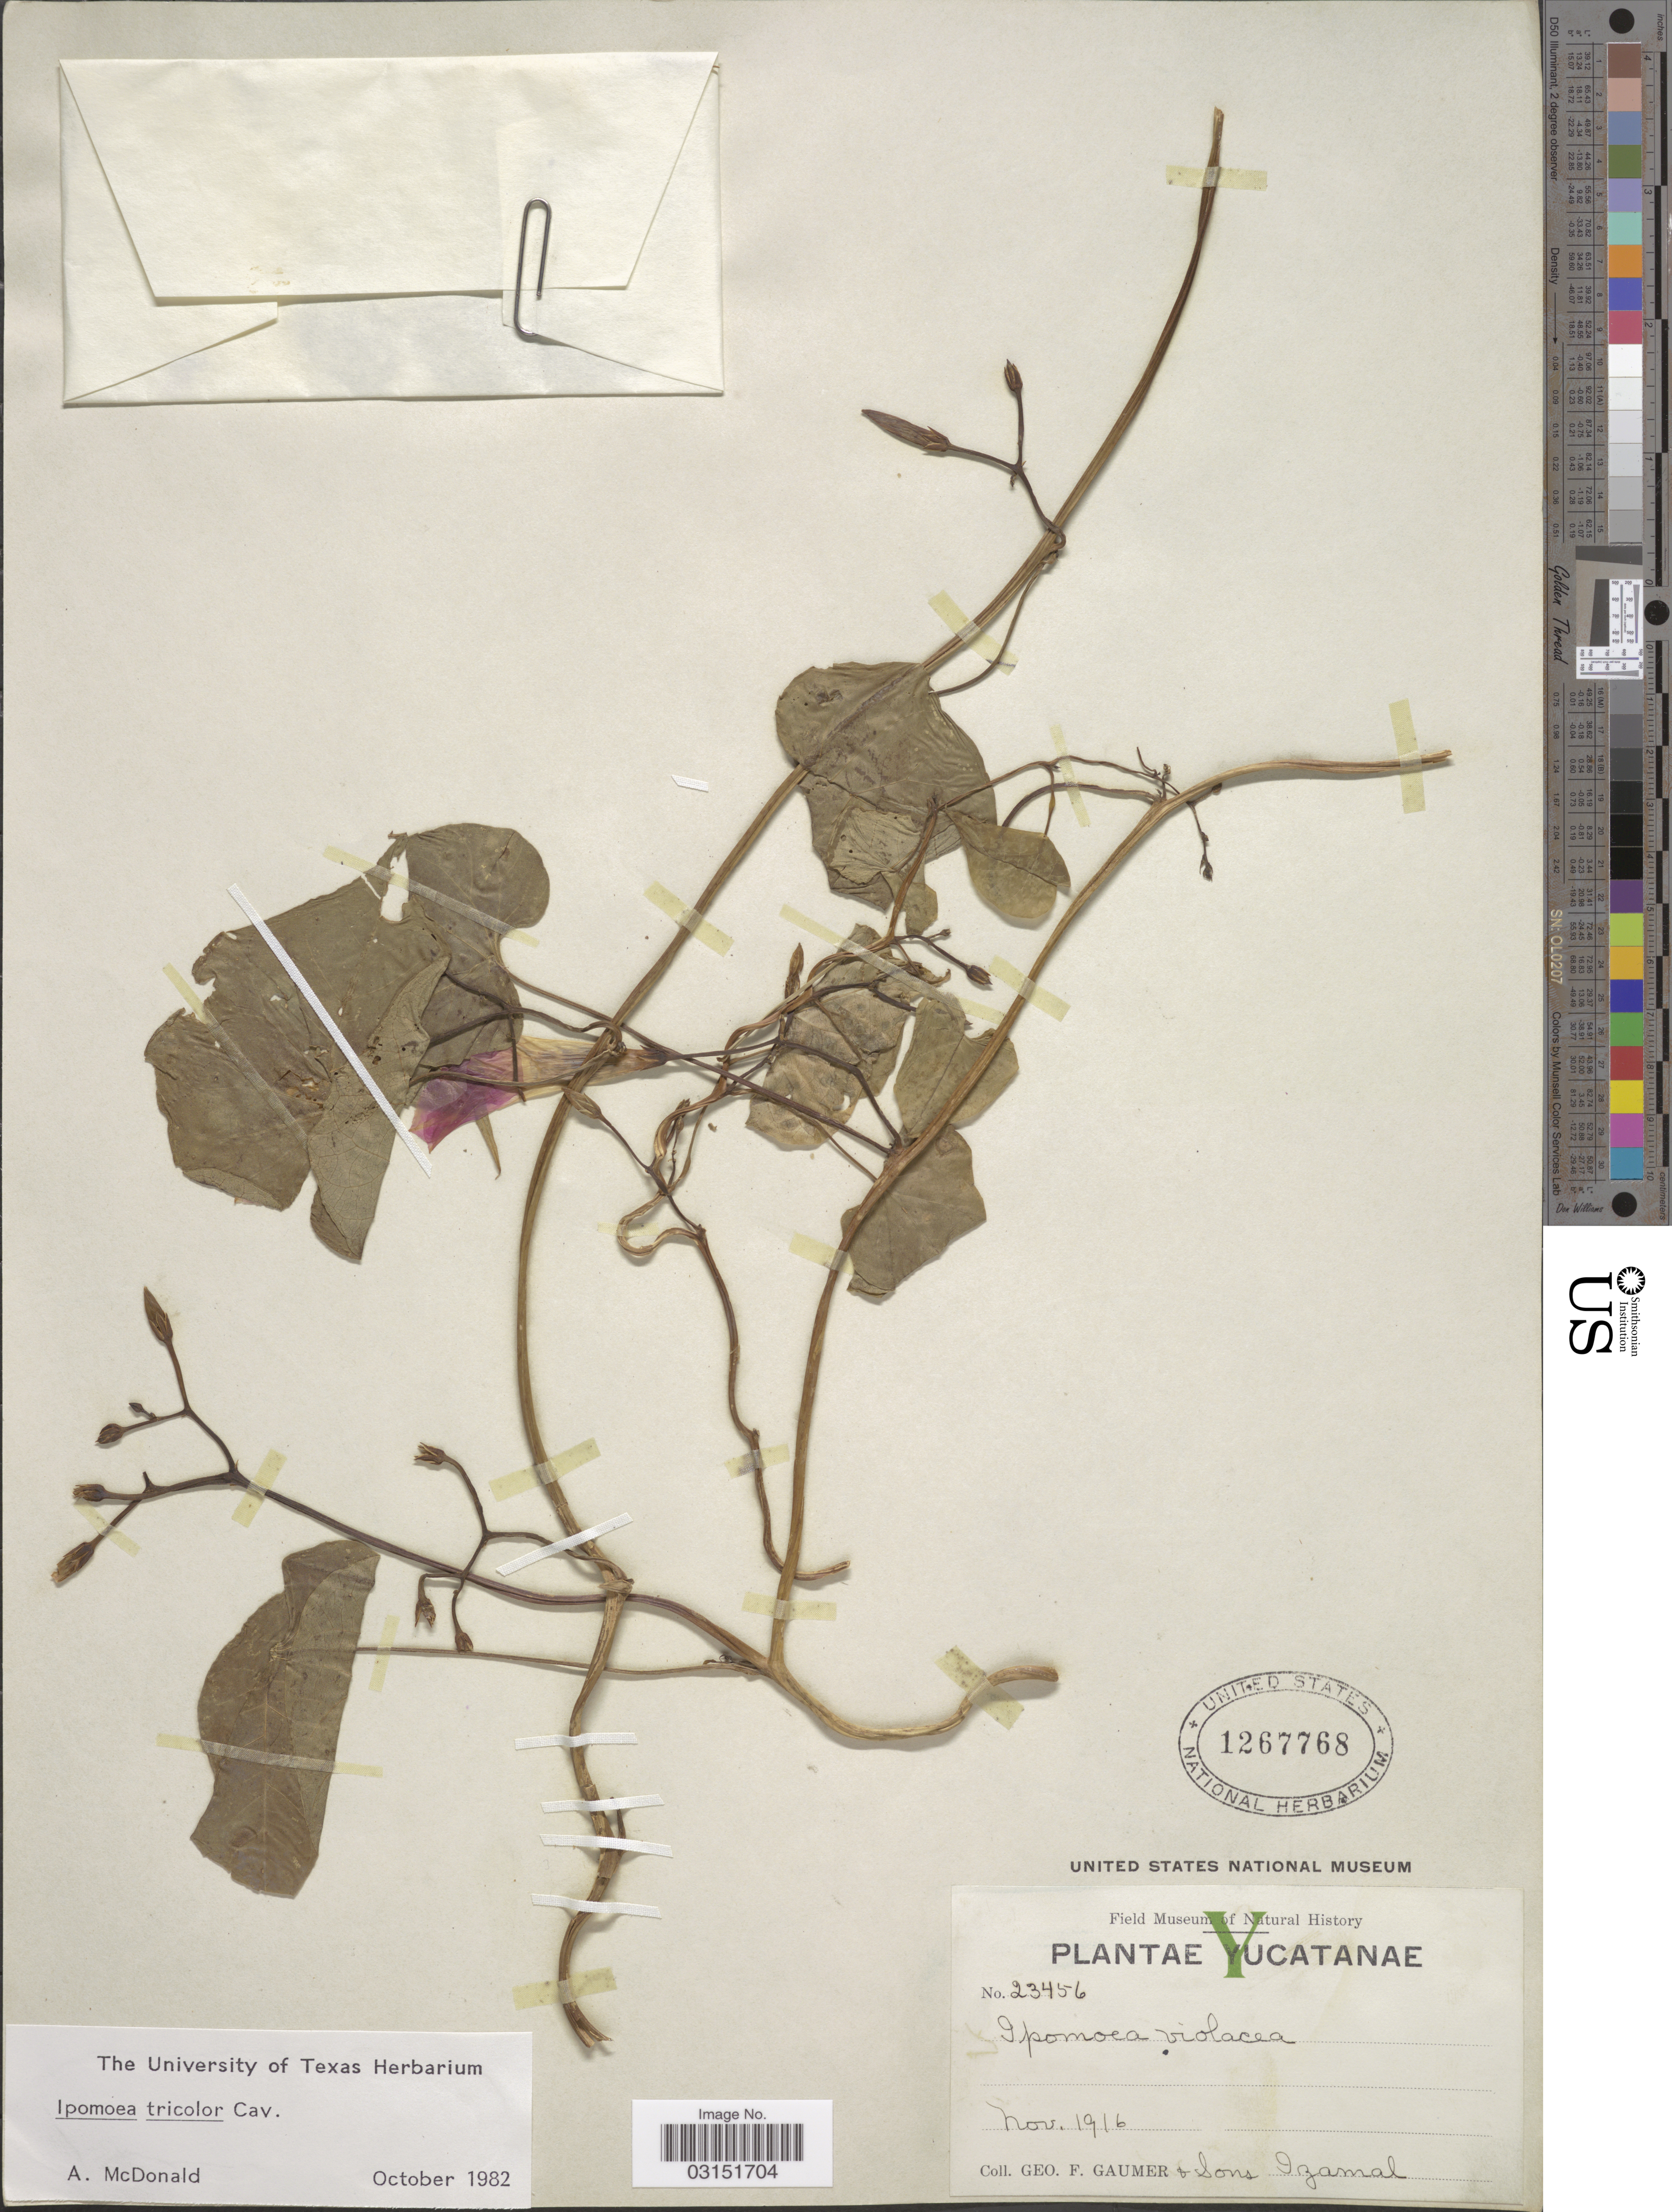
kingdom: Plantae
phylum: Tracheophyta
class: Magnoliopsida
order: Solanales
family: Convolvulaceae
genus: Ipomoea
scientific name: Ipomoea tricolor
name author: Cav.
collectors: G. F. Gaumer & Sons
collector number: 23456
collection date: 1916-11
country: Mexico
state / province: Yucatán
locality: Izamal.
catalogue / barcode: US 1267768